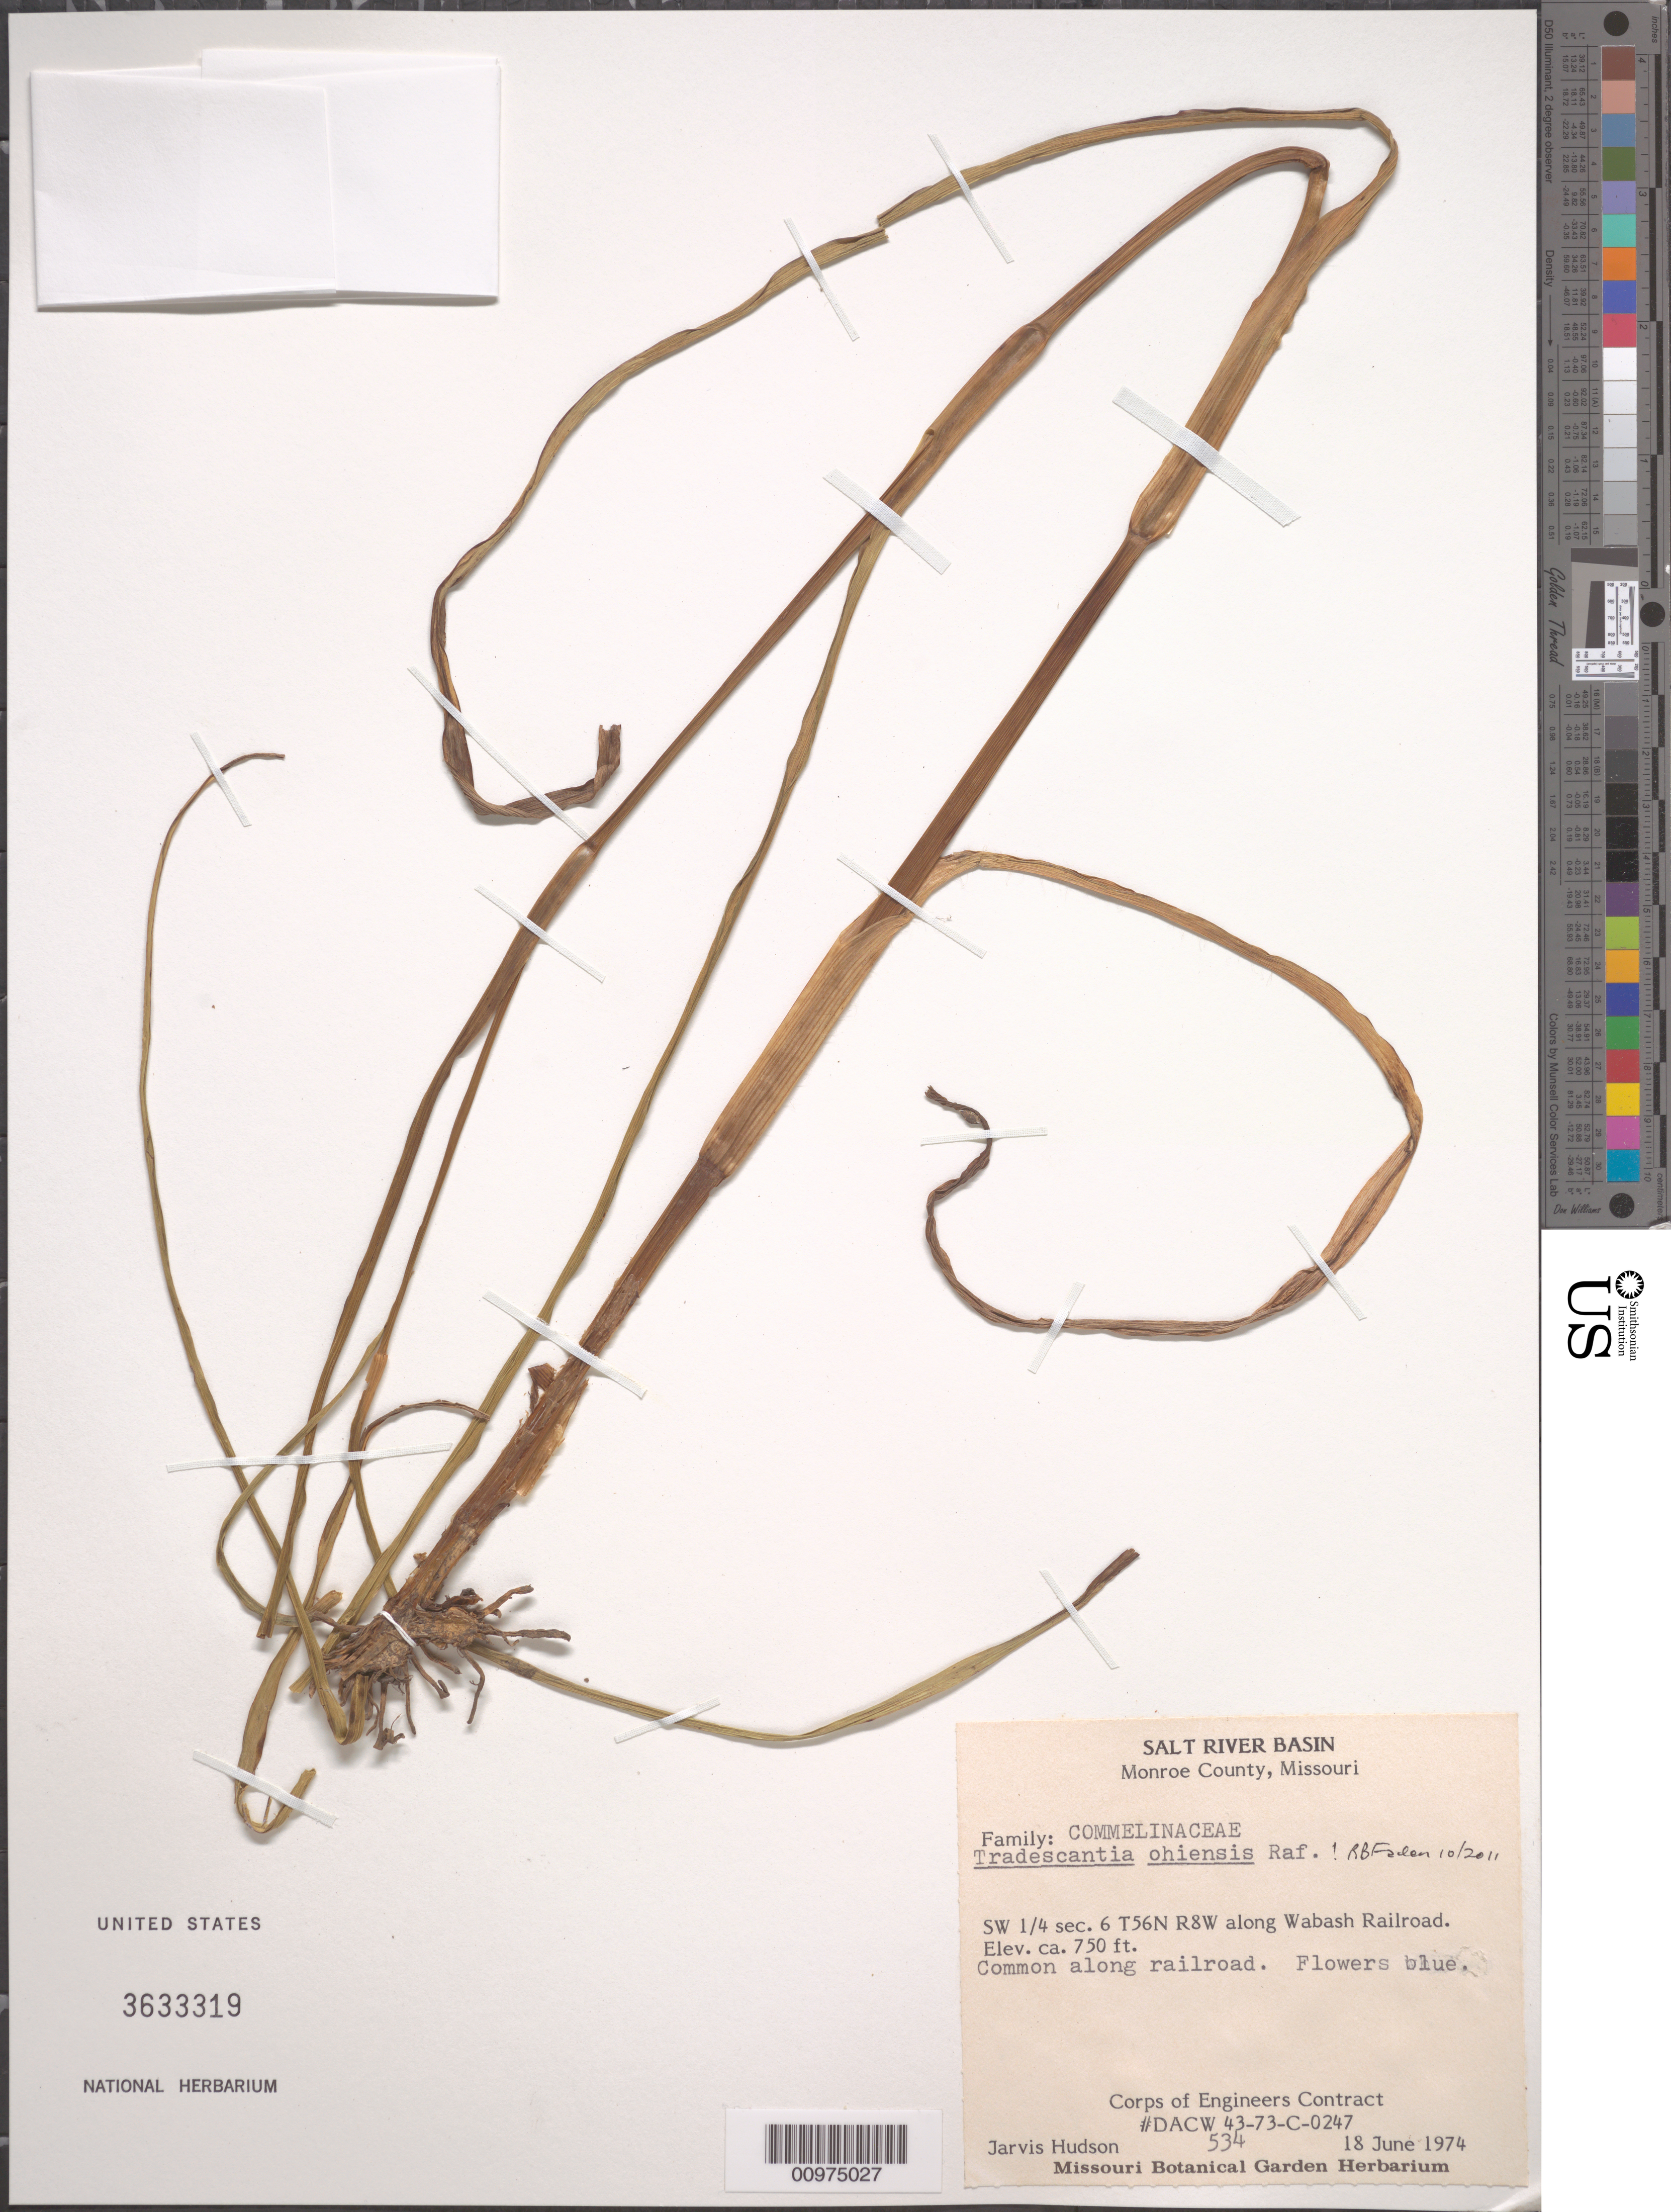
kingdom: Plantae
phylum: Tracheophyta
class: Liliopsida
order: Commelinales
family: Commelinaceae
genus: Tradescantia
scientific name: Tradescantia ohiensis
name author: Raf.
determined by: Faden, Robert B., (US), Smithsonian Institution - National Museum of Natural History (UNITED STATES)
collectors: J. Hudson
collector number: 534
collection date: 1974-06-18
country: United States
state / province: Missouri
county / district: Monroe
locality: Salt River Basin. SW ¼ sec. 6 T56N R&W along Wabash Railroad.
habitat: Common along railroad.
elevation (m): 229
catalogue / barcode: US 3633319